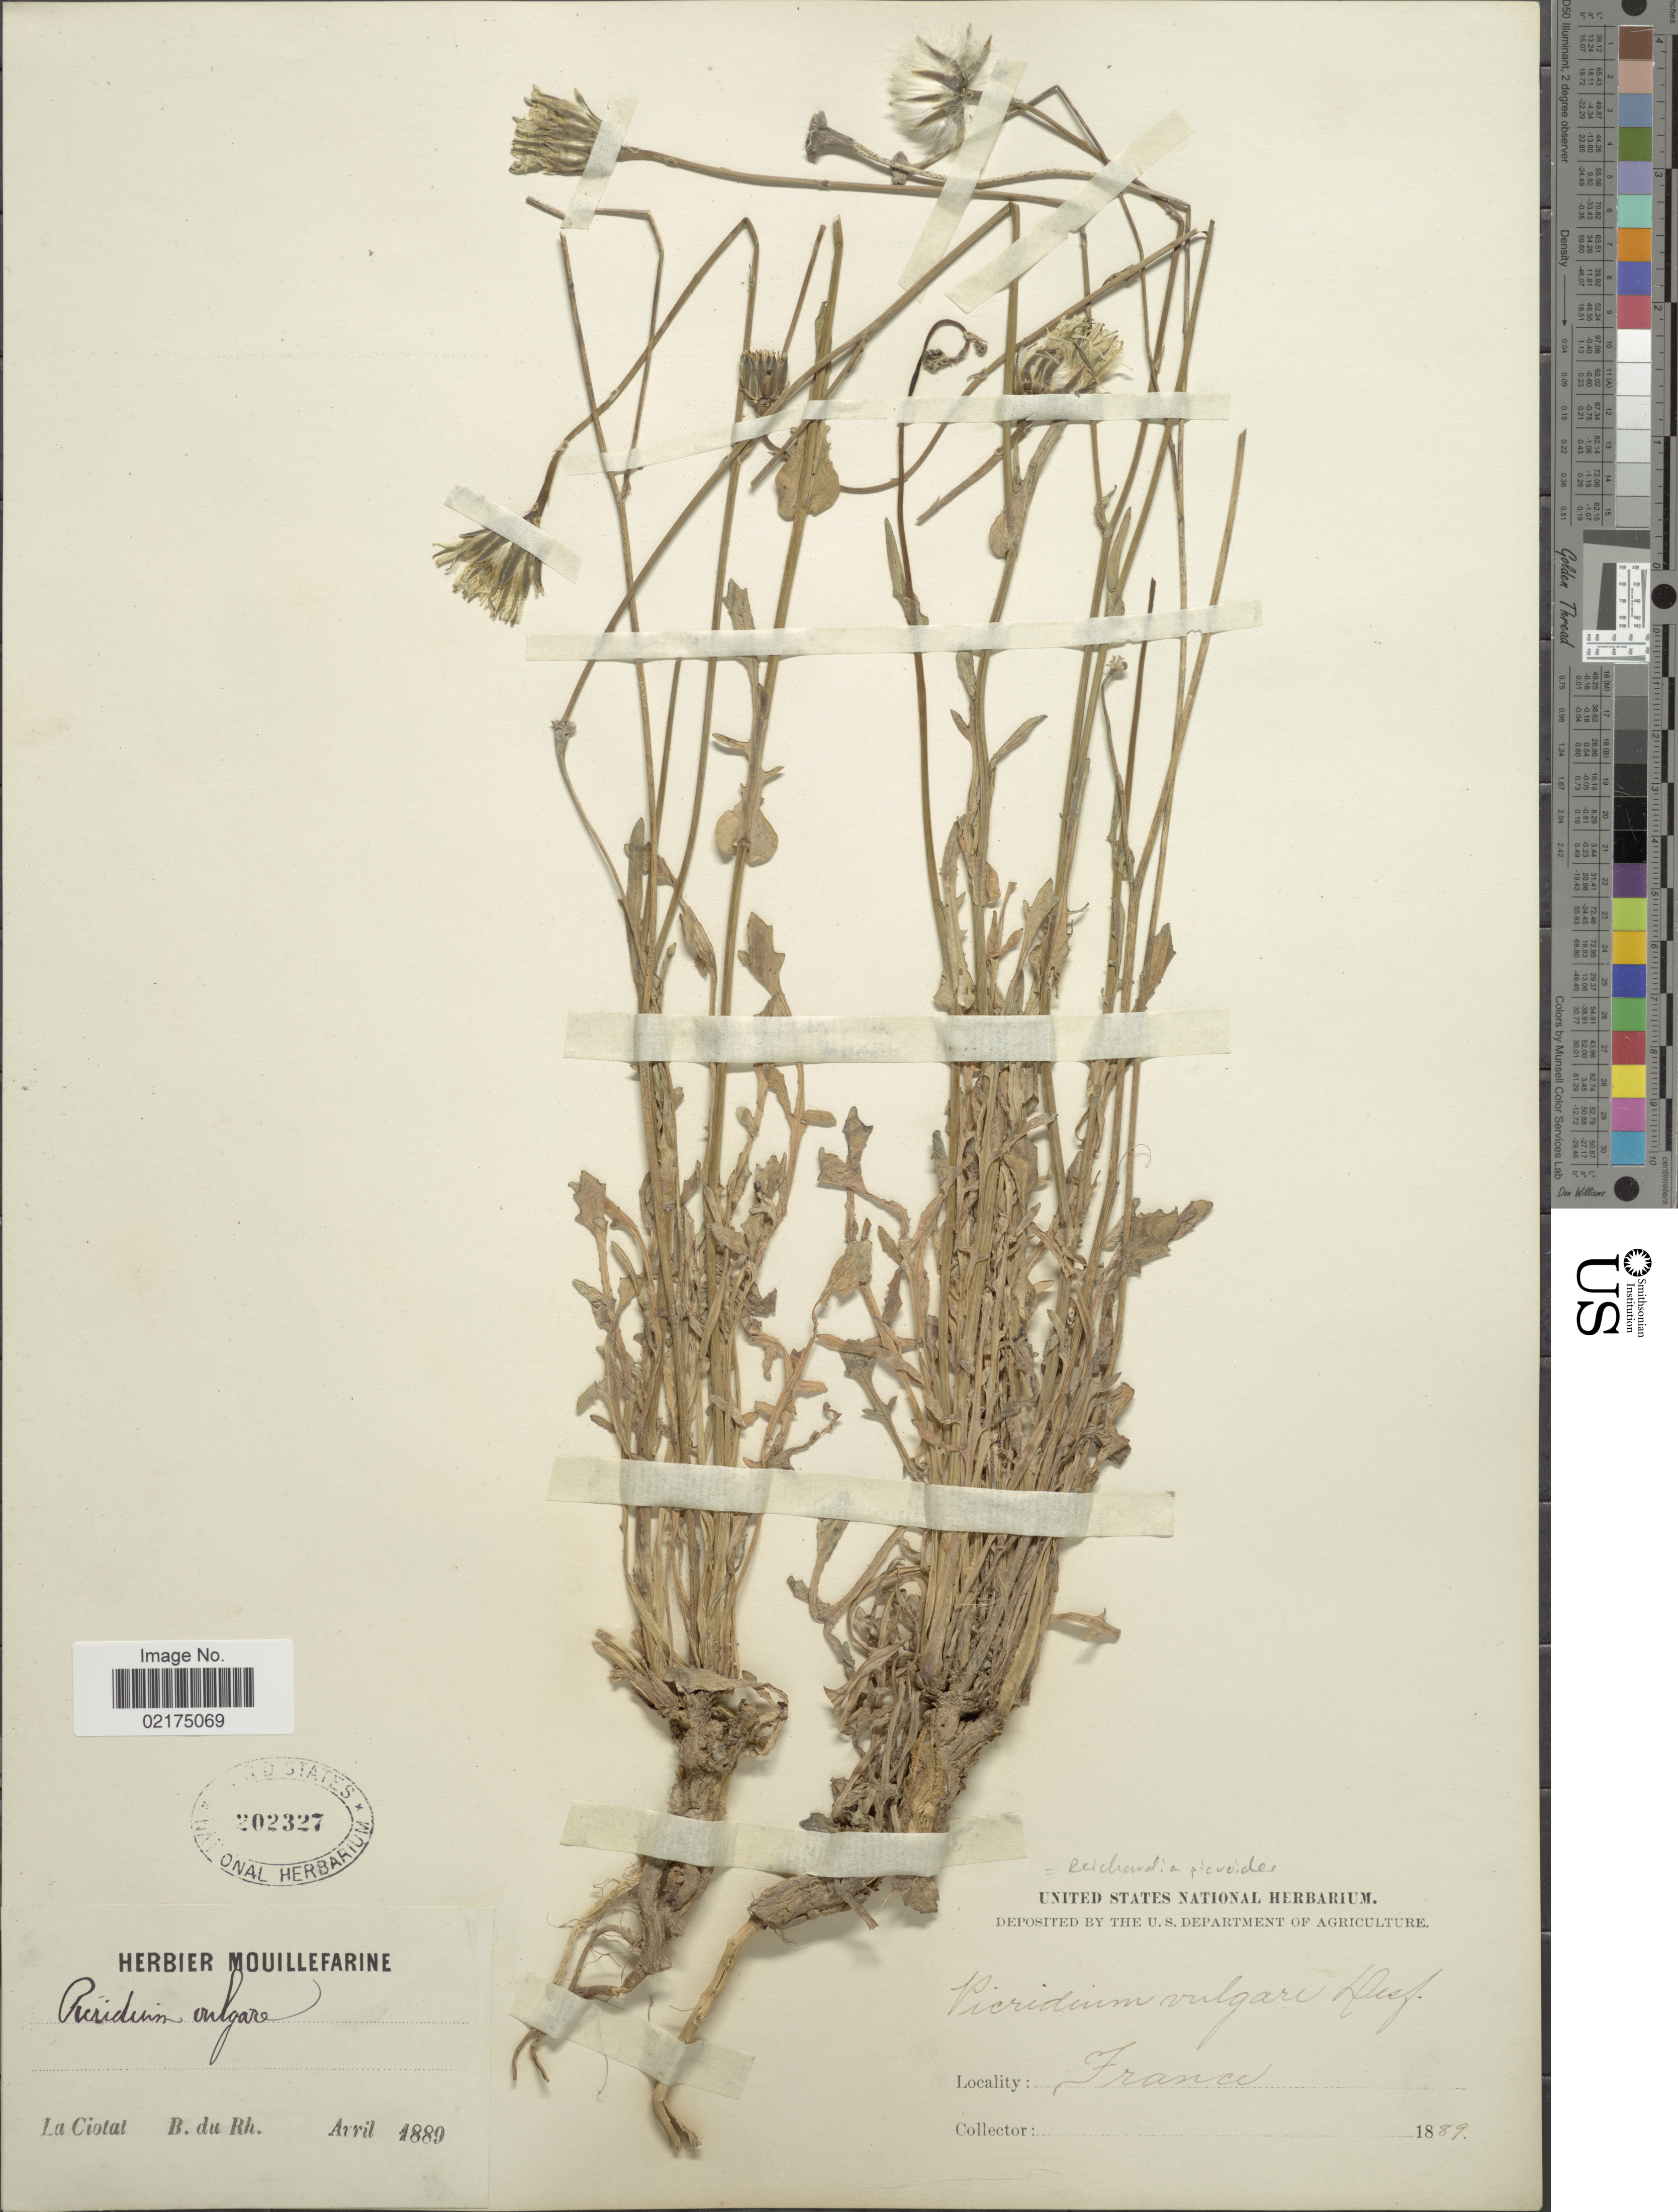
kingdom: Plantae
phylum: Tracheophyta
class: Magnoliopsida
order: Asterales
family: Asteraceae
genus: Reichardia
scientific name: Reichardia picroides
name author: (L.) Roth.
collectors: ex herb. Mouillefarine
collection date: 1889-04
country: France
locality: La Ciotat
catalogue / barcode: US 202327